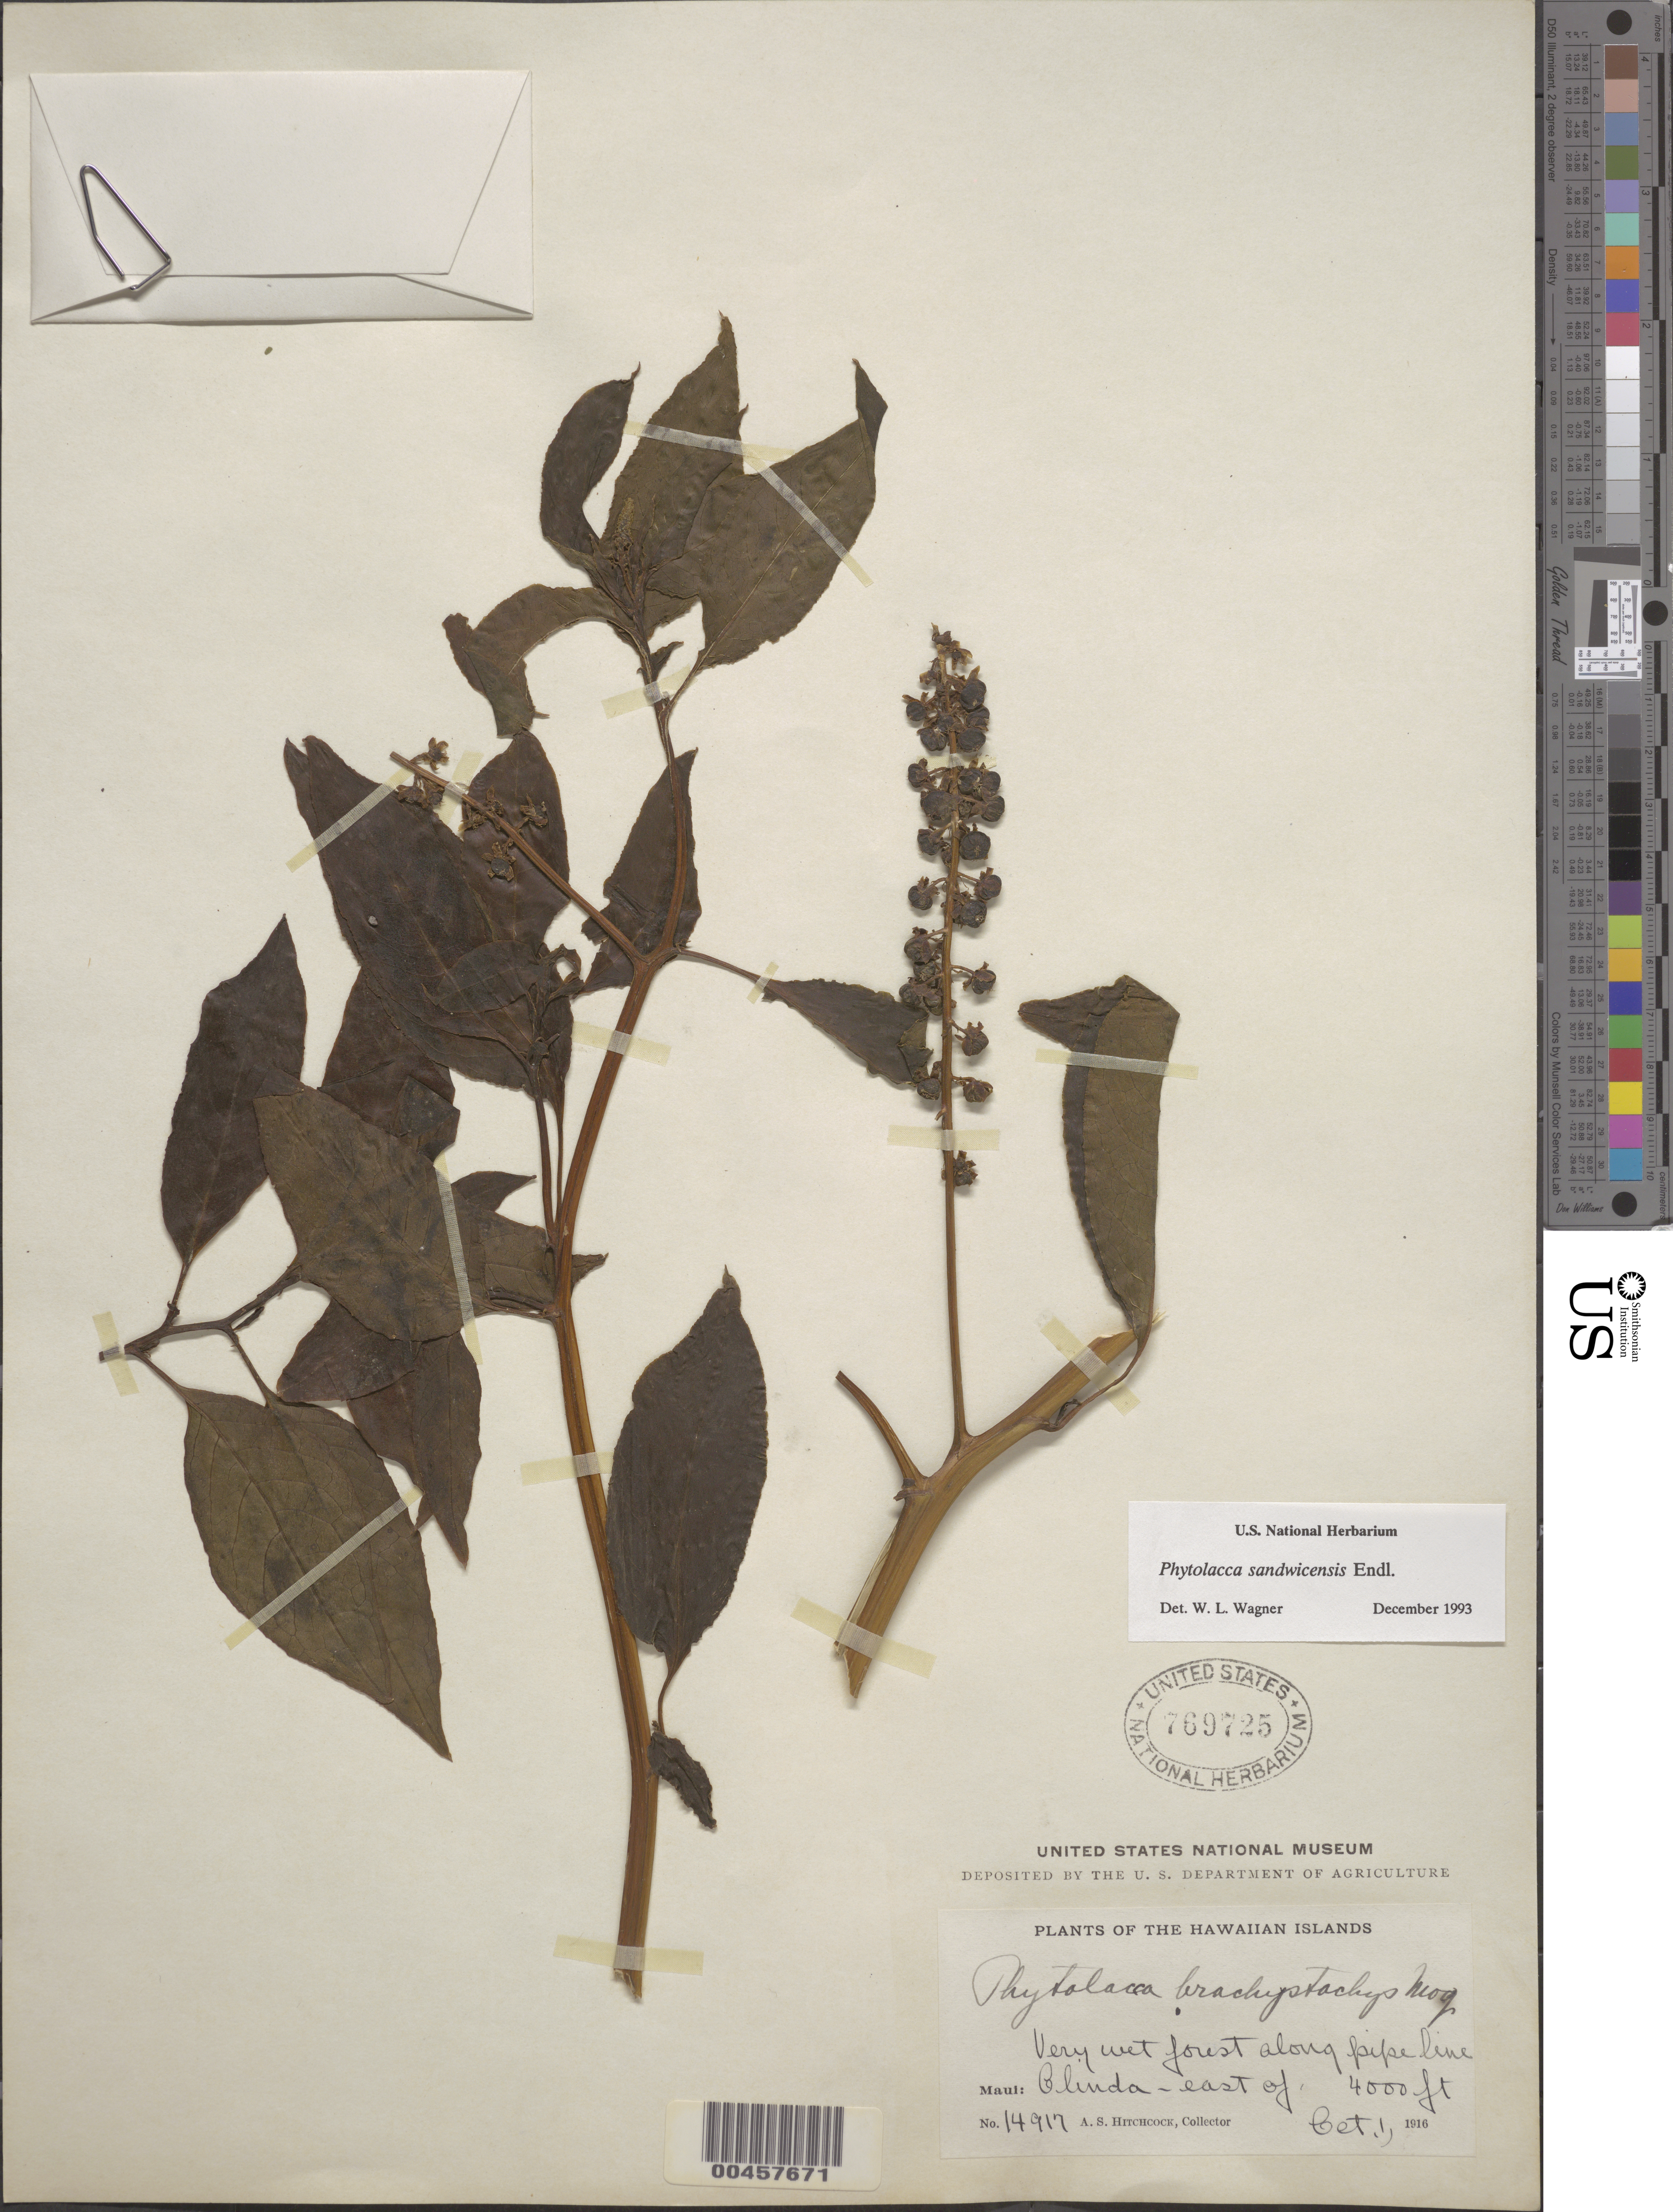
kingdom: Plantae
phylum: Tracheophyta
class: Magnoliopsida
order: Caryophyllales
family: Phytolaccaceae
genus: Phytolacca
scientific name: Phytolacca sandwicensis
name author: Endl.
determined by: Wagner, W. L., (BOT), Smithsonian Institution - National Museum of Natural History (UNITED STATES)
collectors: A. S. Hitchcock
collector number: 14917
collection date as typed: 1 Oct 1916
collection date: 1916-10-01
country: United States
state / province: Hawaii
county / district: Maui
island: Maui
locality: Maui: Olinda - east of.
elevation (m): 1219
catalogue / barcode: US 769725